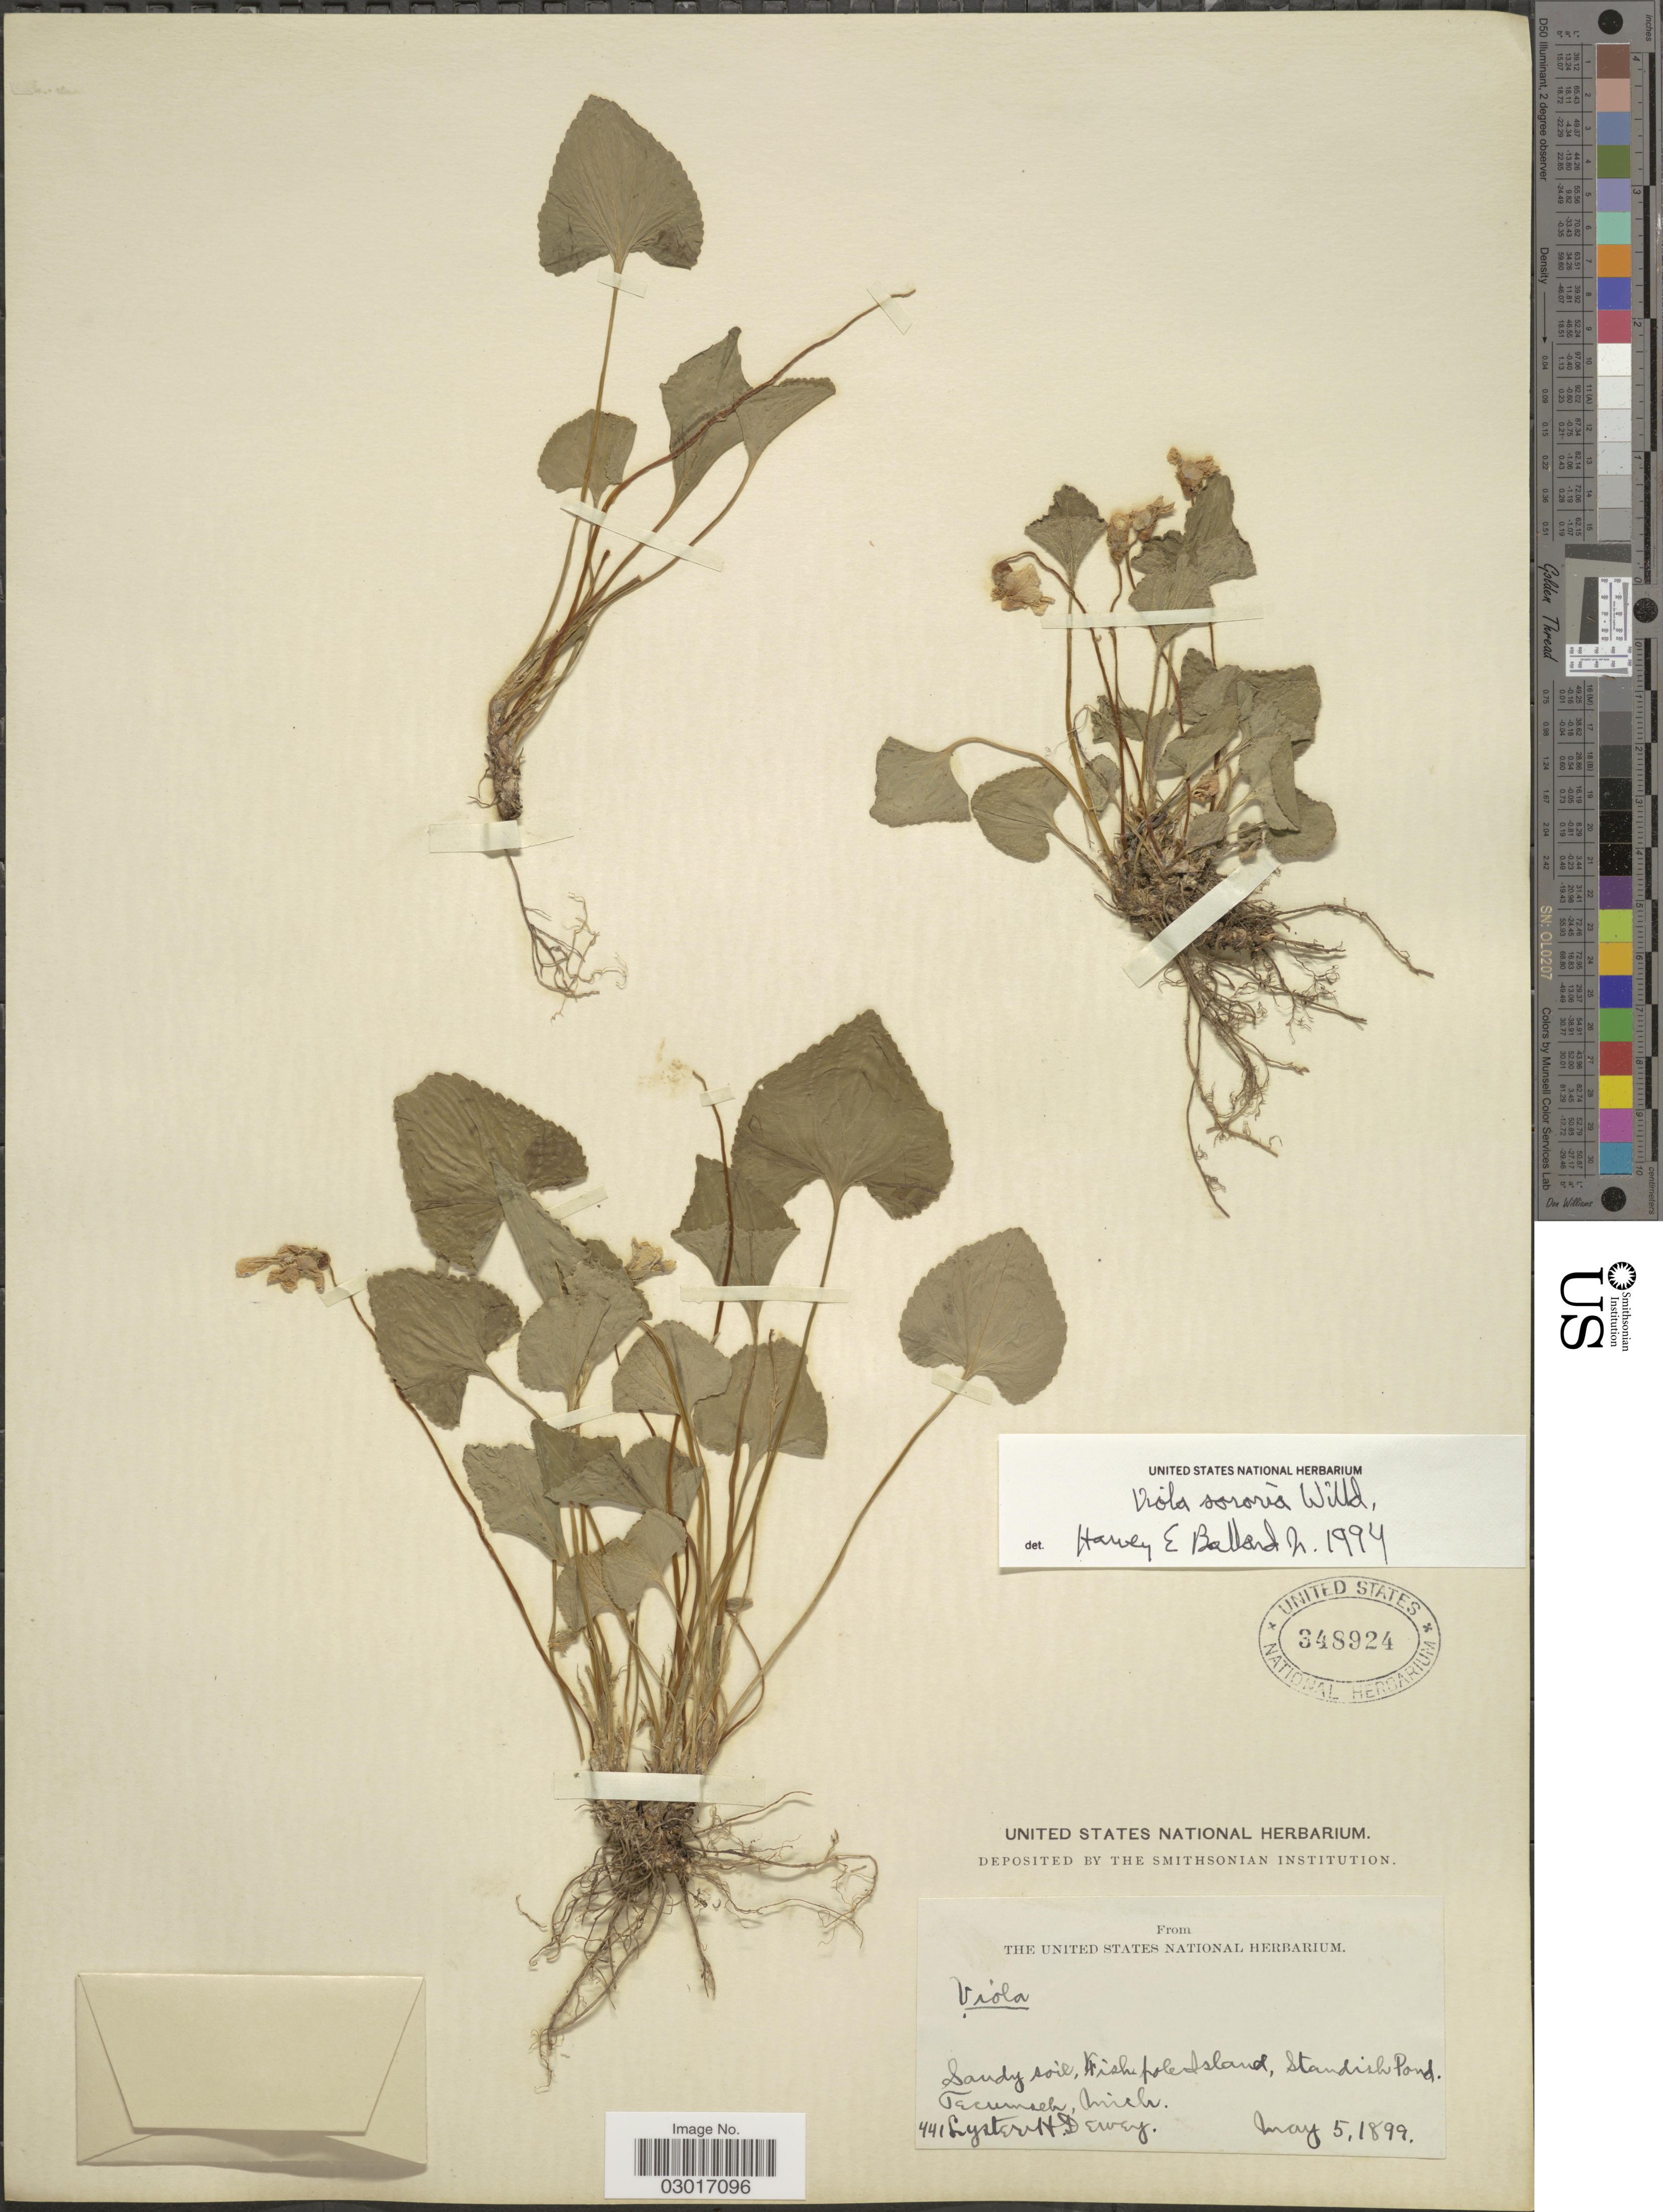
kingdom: Plantae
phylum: Tracheophyta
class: Magnoliopsida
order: Malpighiales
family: Violaceae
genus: Viola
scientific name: Viola sororia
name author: Willd.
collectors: L. H. Dewey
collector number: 441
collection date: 1899-05-05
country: United States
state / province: Michigan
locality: Kishupole Island, Standish Pond, Tecumseh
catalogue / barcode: US 348924